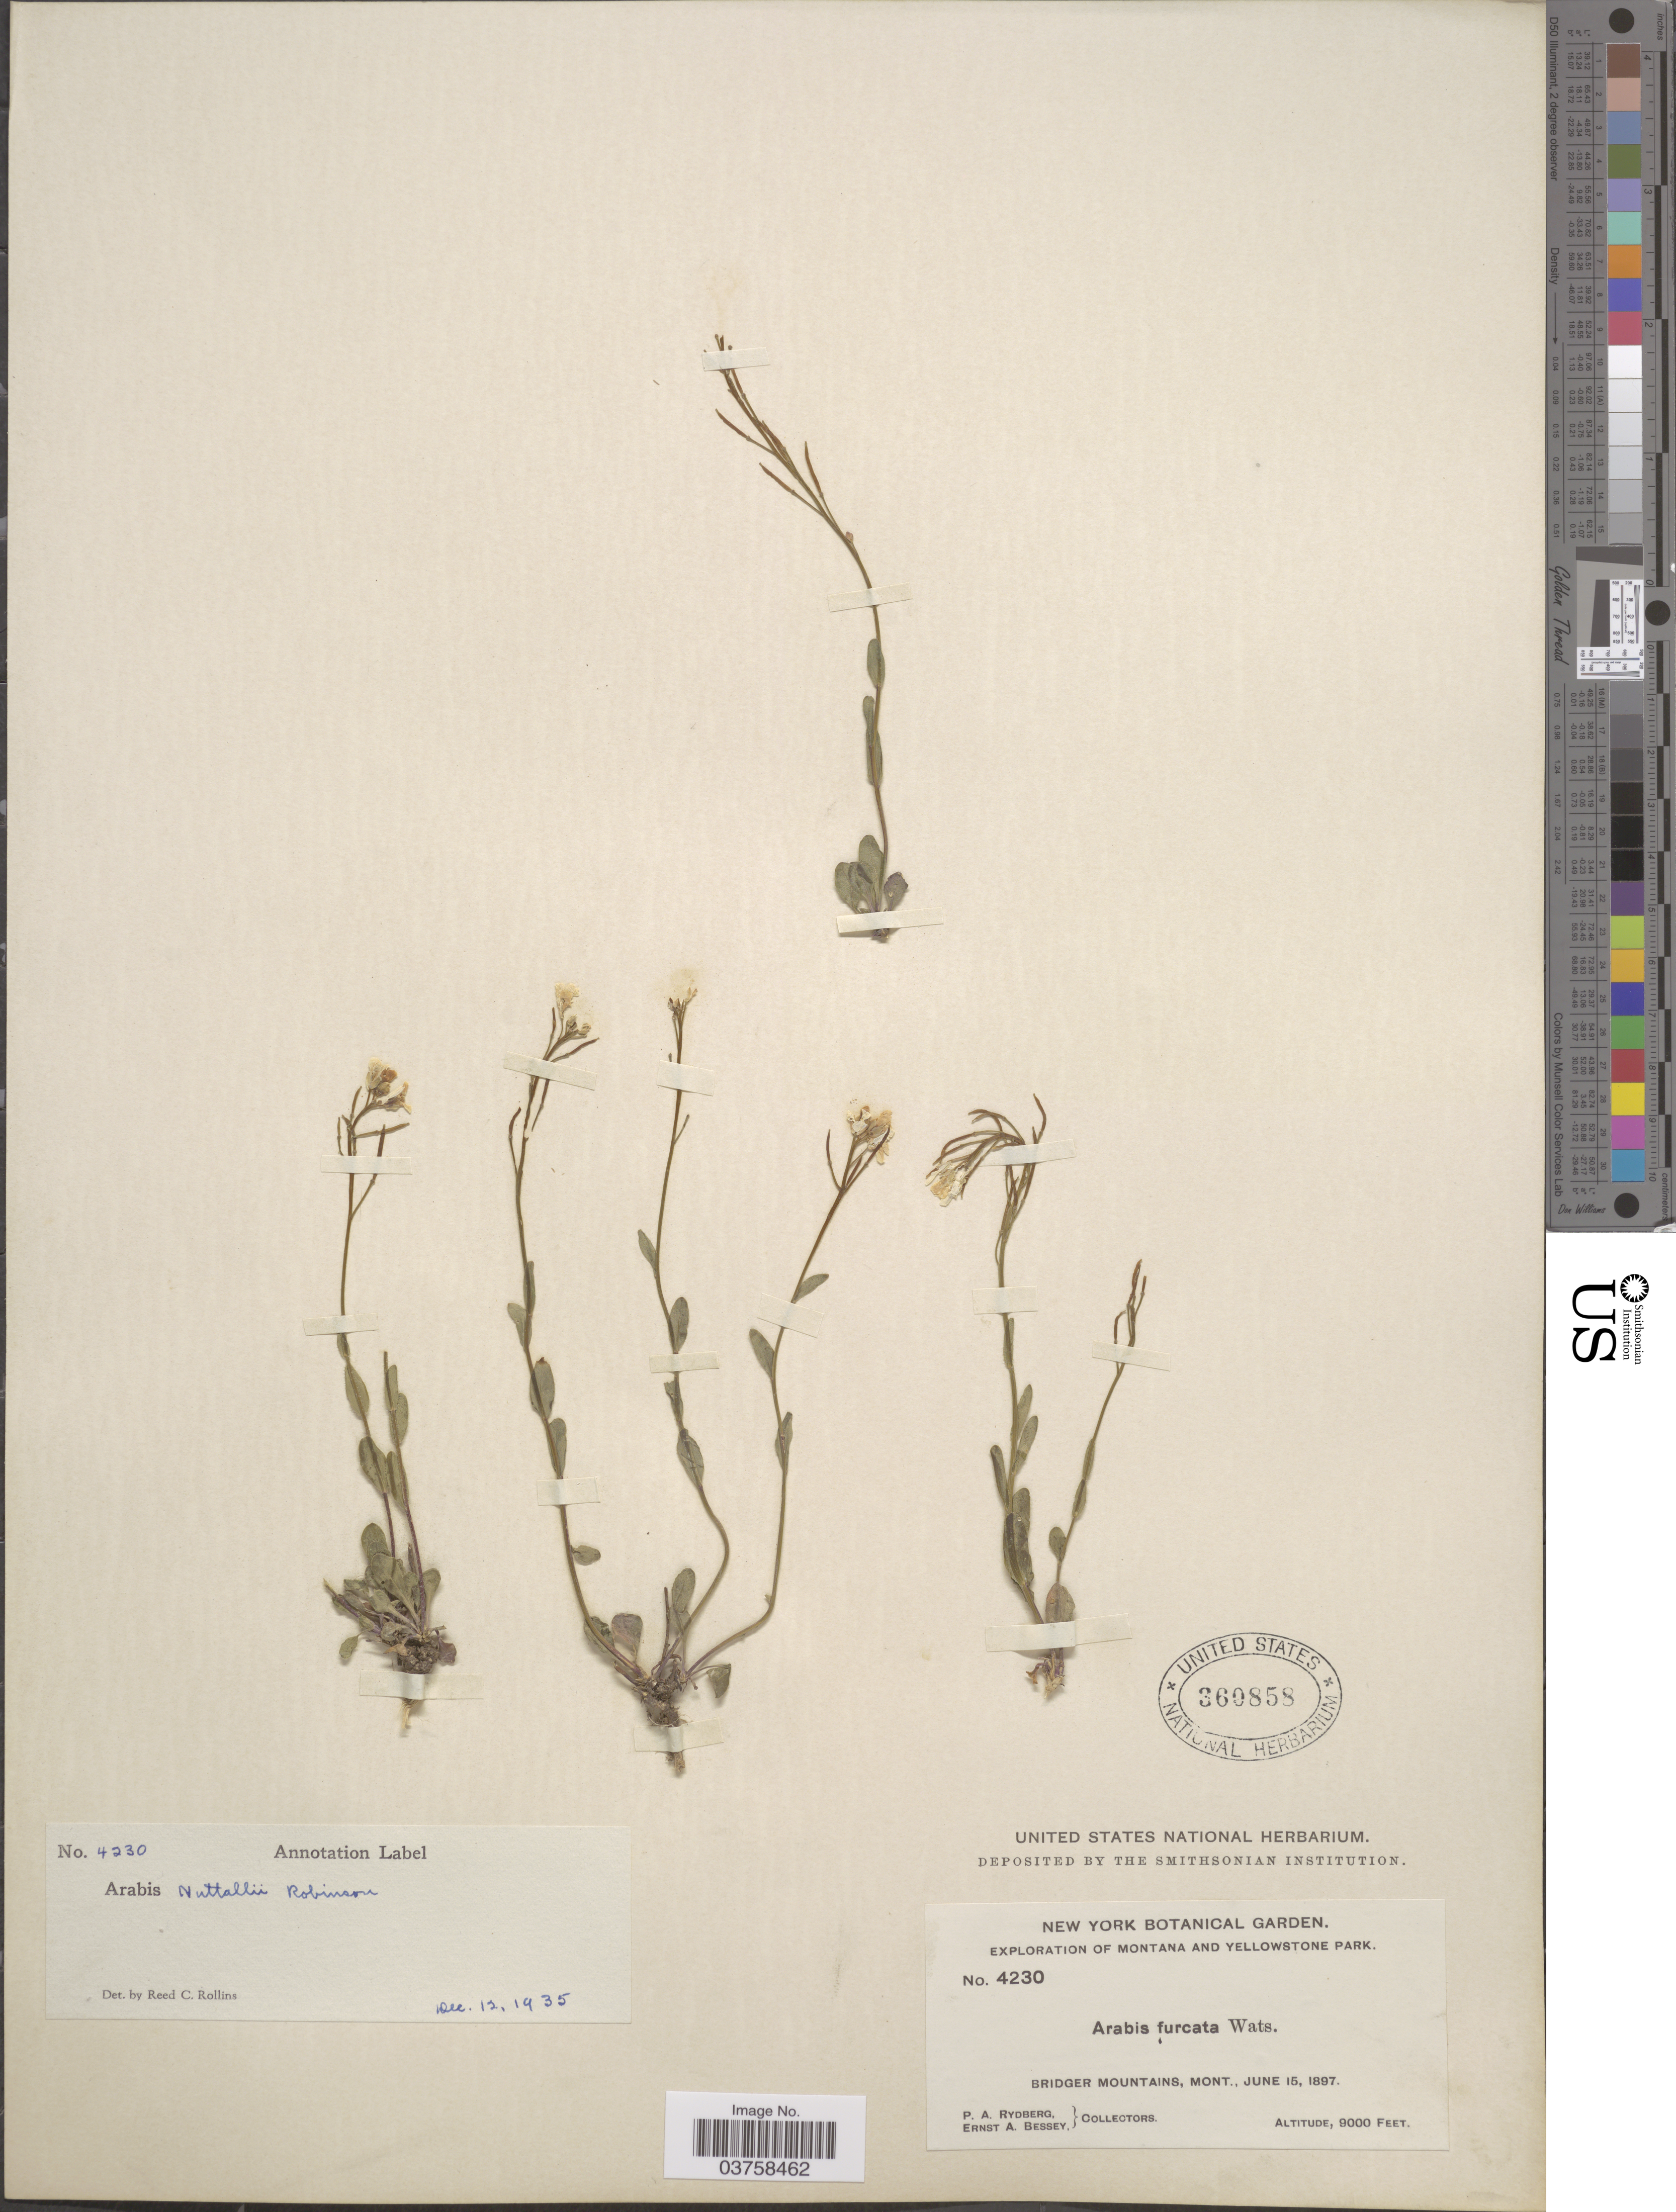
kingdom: Plantae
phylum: Tracheophyta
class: Magnoliopsida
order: Brassicales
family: Brassicaceae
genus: Arabis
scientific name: Arabis nuttallii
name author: B.L. Rob.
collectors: P. A. Rydberg & E. A. Bessey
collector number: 4230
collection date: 1897-06-15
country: United States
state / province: Montana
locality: Montana and Yellowstone National Park. Bridger Mountains.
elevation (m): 2743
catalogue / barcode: US 360858